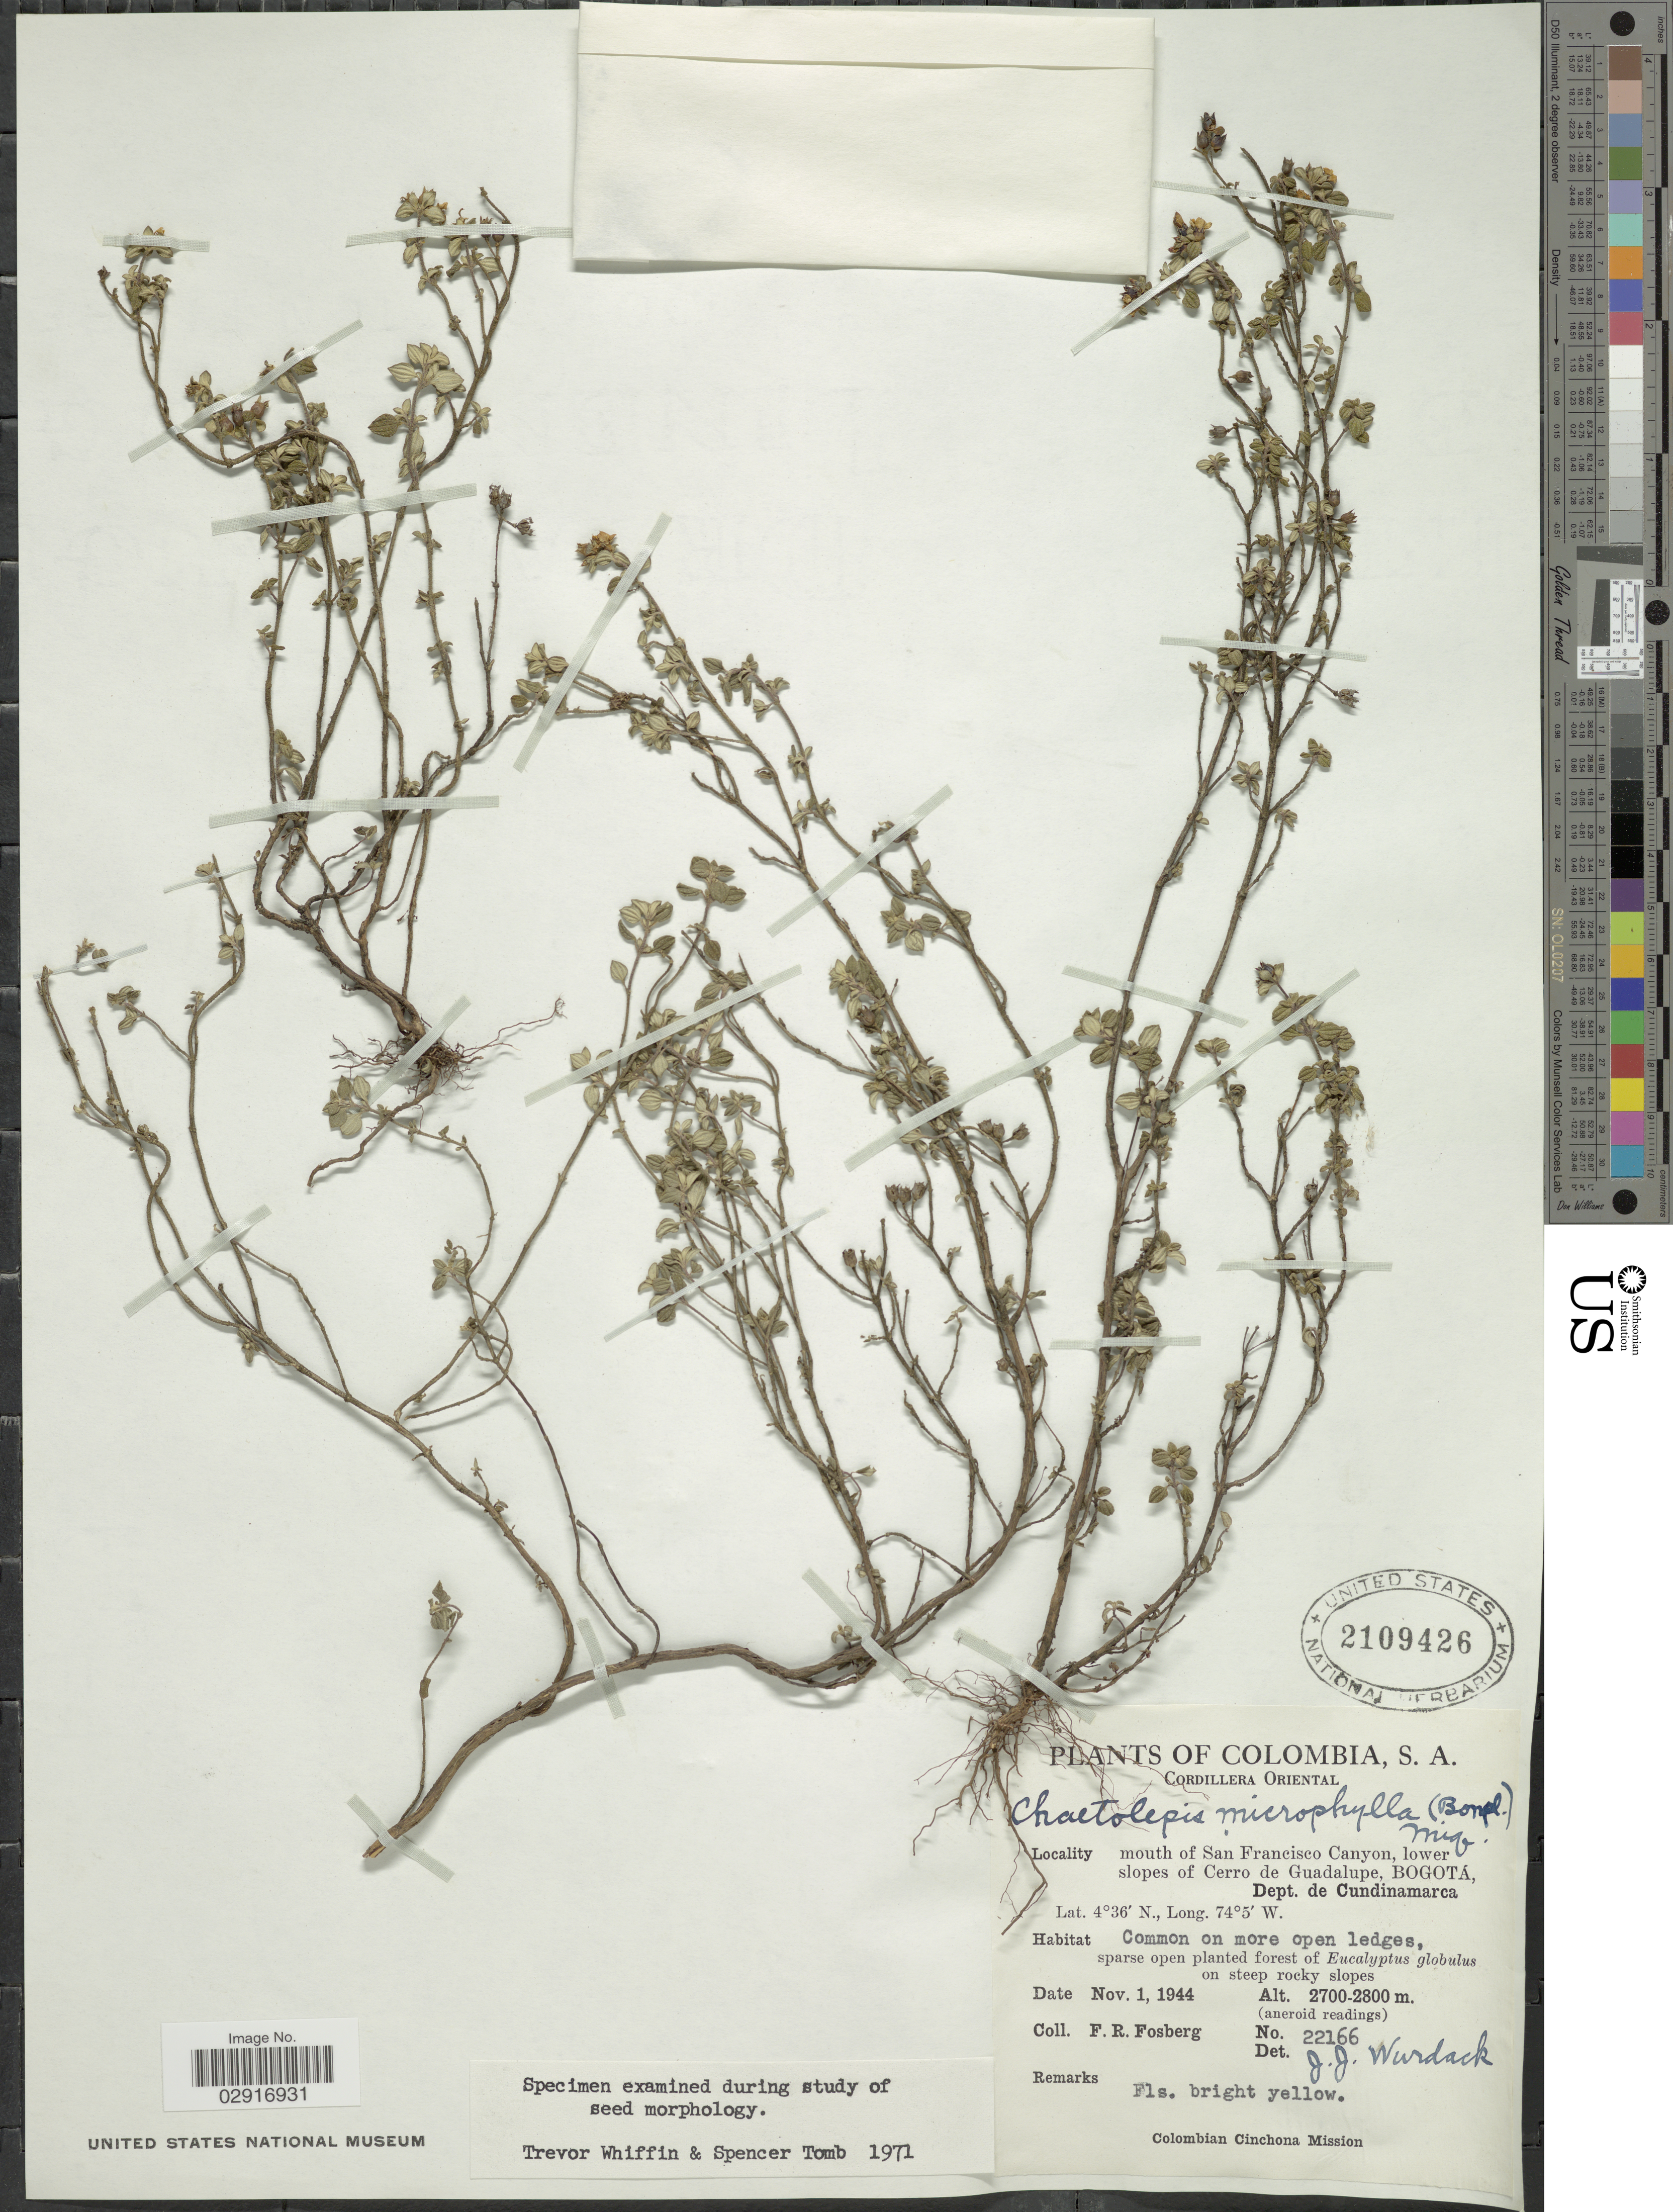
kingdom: Plantae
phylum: Tracheophyta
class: Magnoliopsida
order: Myrtales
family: Melastomataceae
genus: Chaetolepis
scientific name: Chaetolepis microphylla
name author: (Bonpl.) Miq.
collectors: F. R. Fosberg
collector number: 22166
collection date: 1944-11-01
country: Colombia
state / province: Cundinamarca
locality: Cordillera Oriental. Mouth of San Francisco Canyon, lower slopes of Cerro de Guadalupe, Bogotá, Dept. de Cundinamarca.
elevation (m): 2700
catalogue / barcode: US 2109426